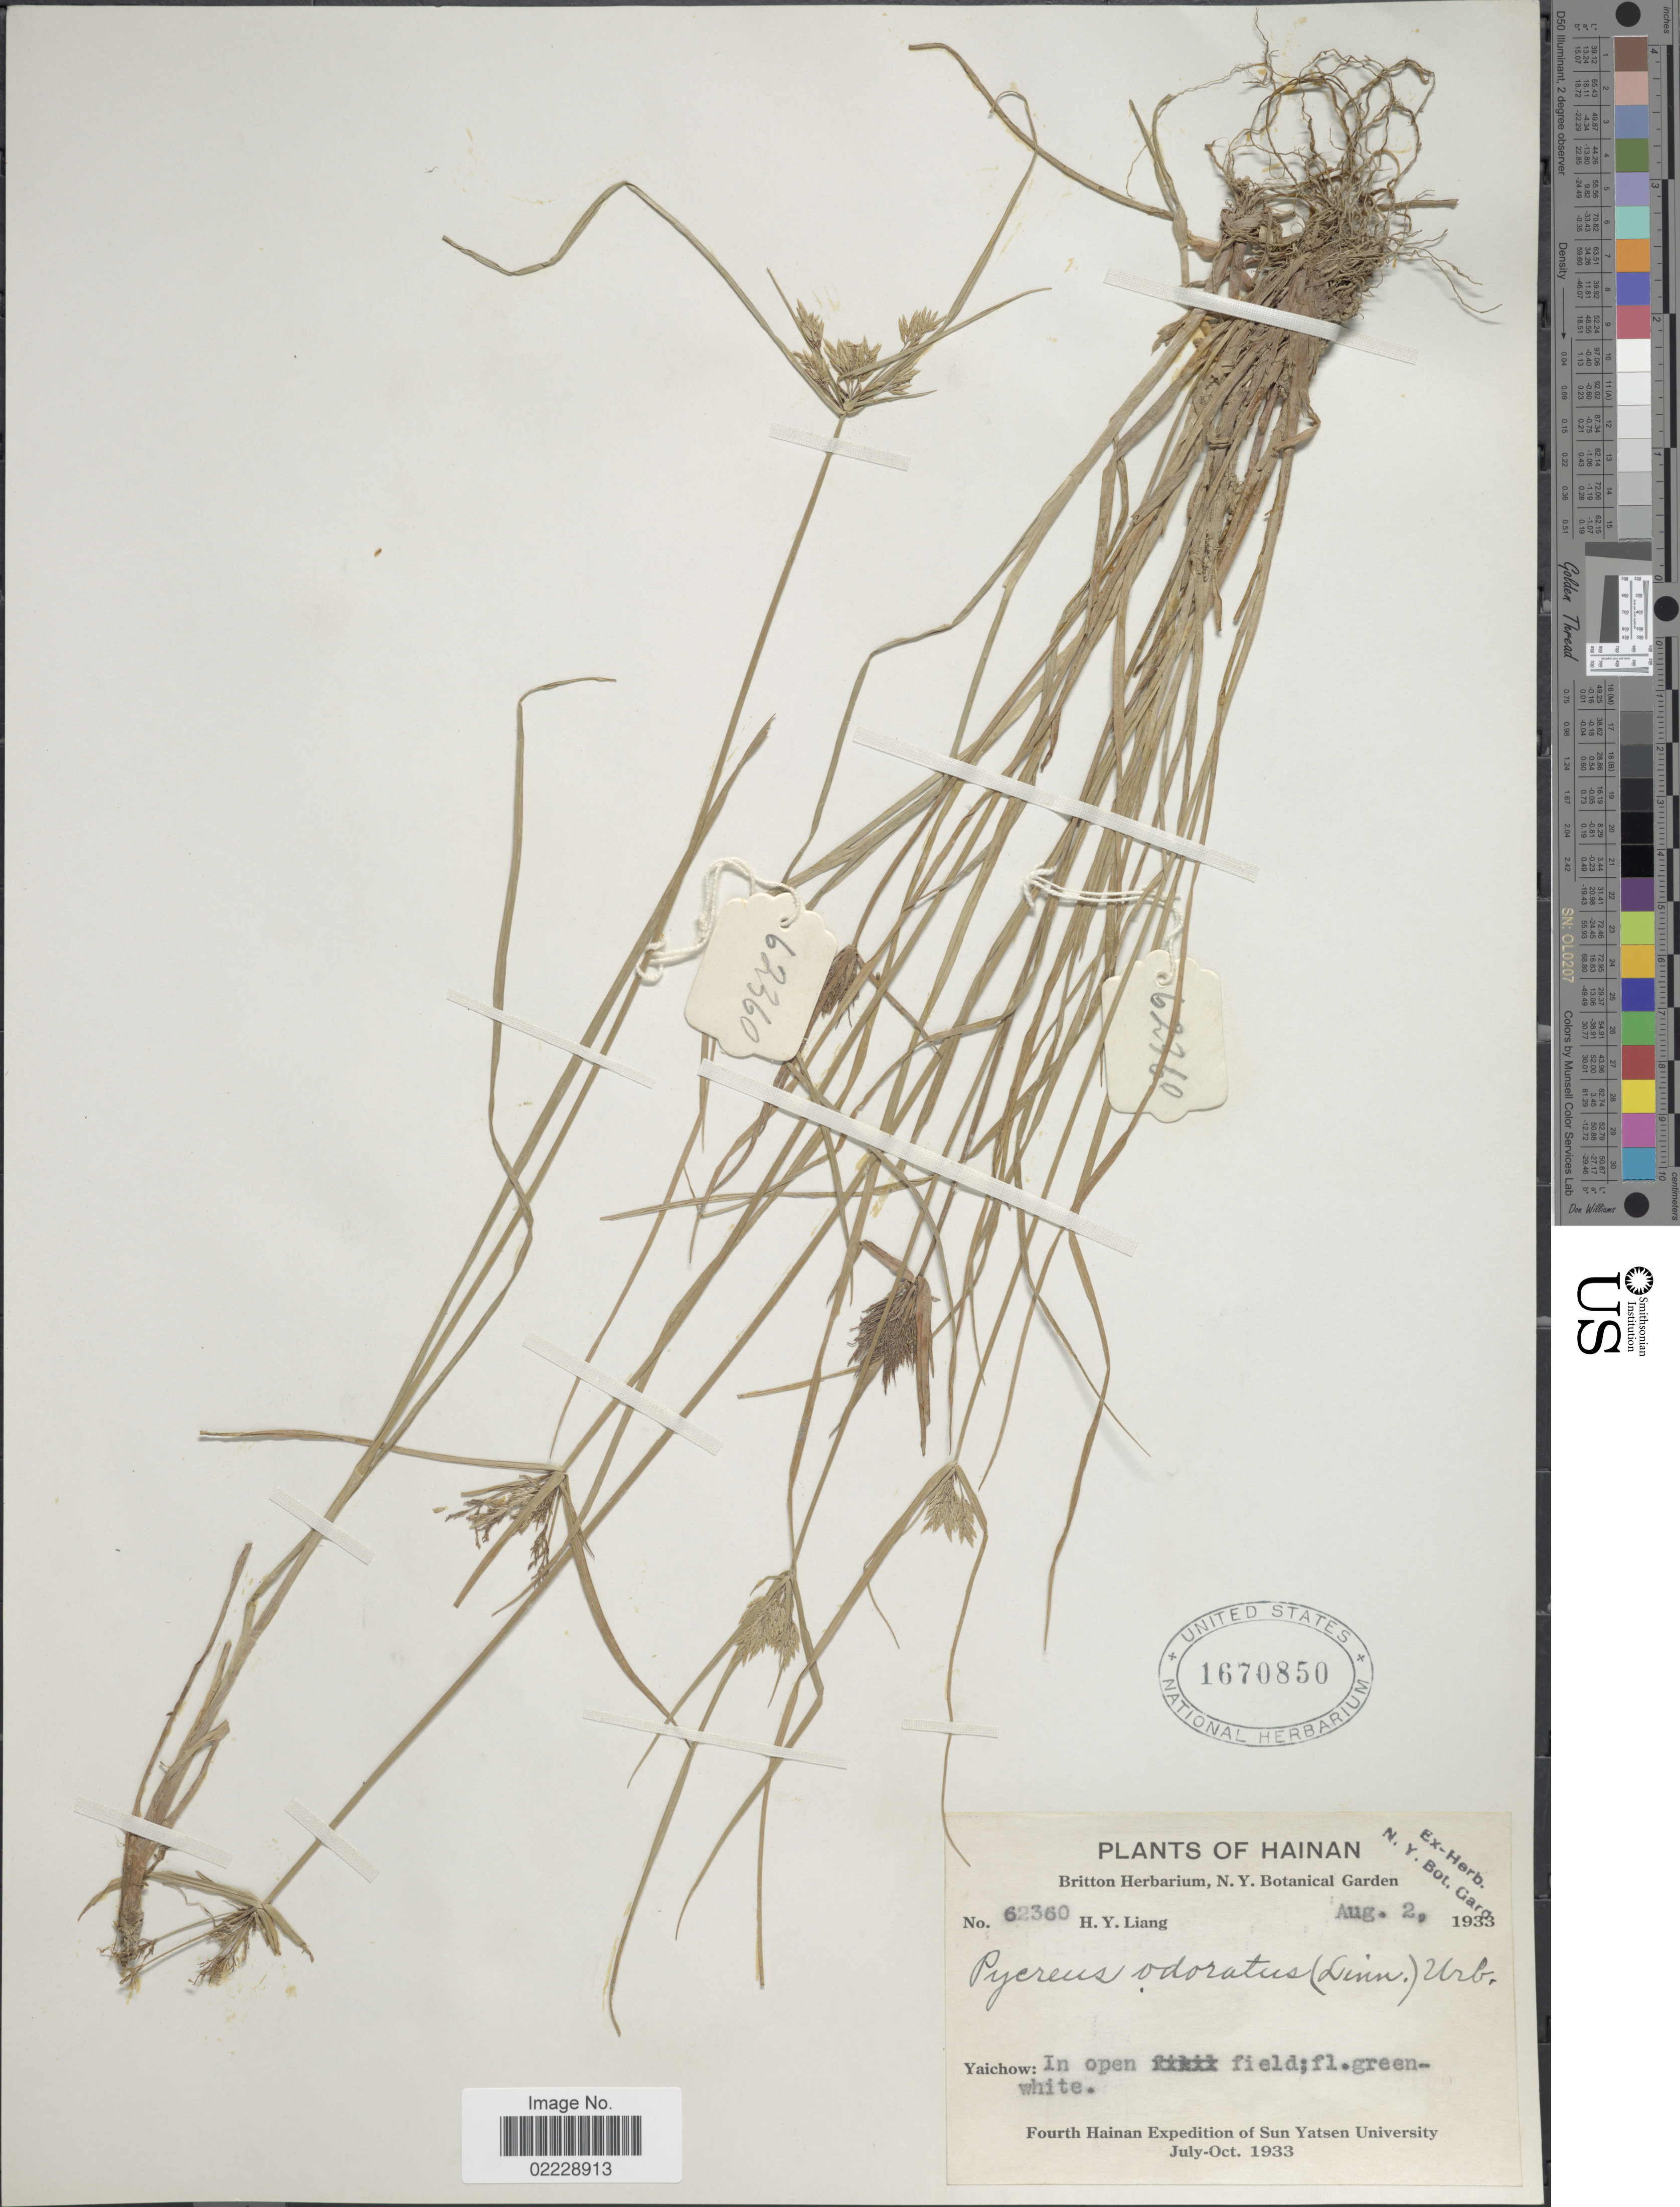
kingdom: Plantae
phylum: Tracheophyta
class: Liliopsida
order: Poales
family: Cyperaceae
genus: Cyperus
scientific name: Cyperus polystachyos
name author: Rottb.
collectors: H. Y. Liang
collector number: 62360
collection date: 1933-08-02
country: China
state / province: Hainan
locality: Yaichow: In open field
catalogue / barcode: US 1670850